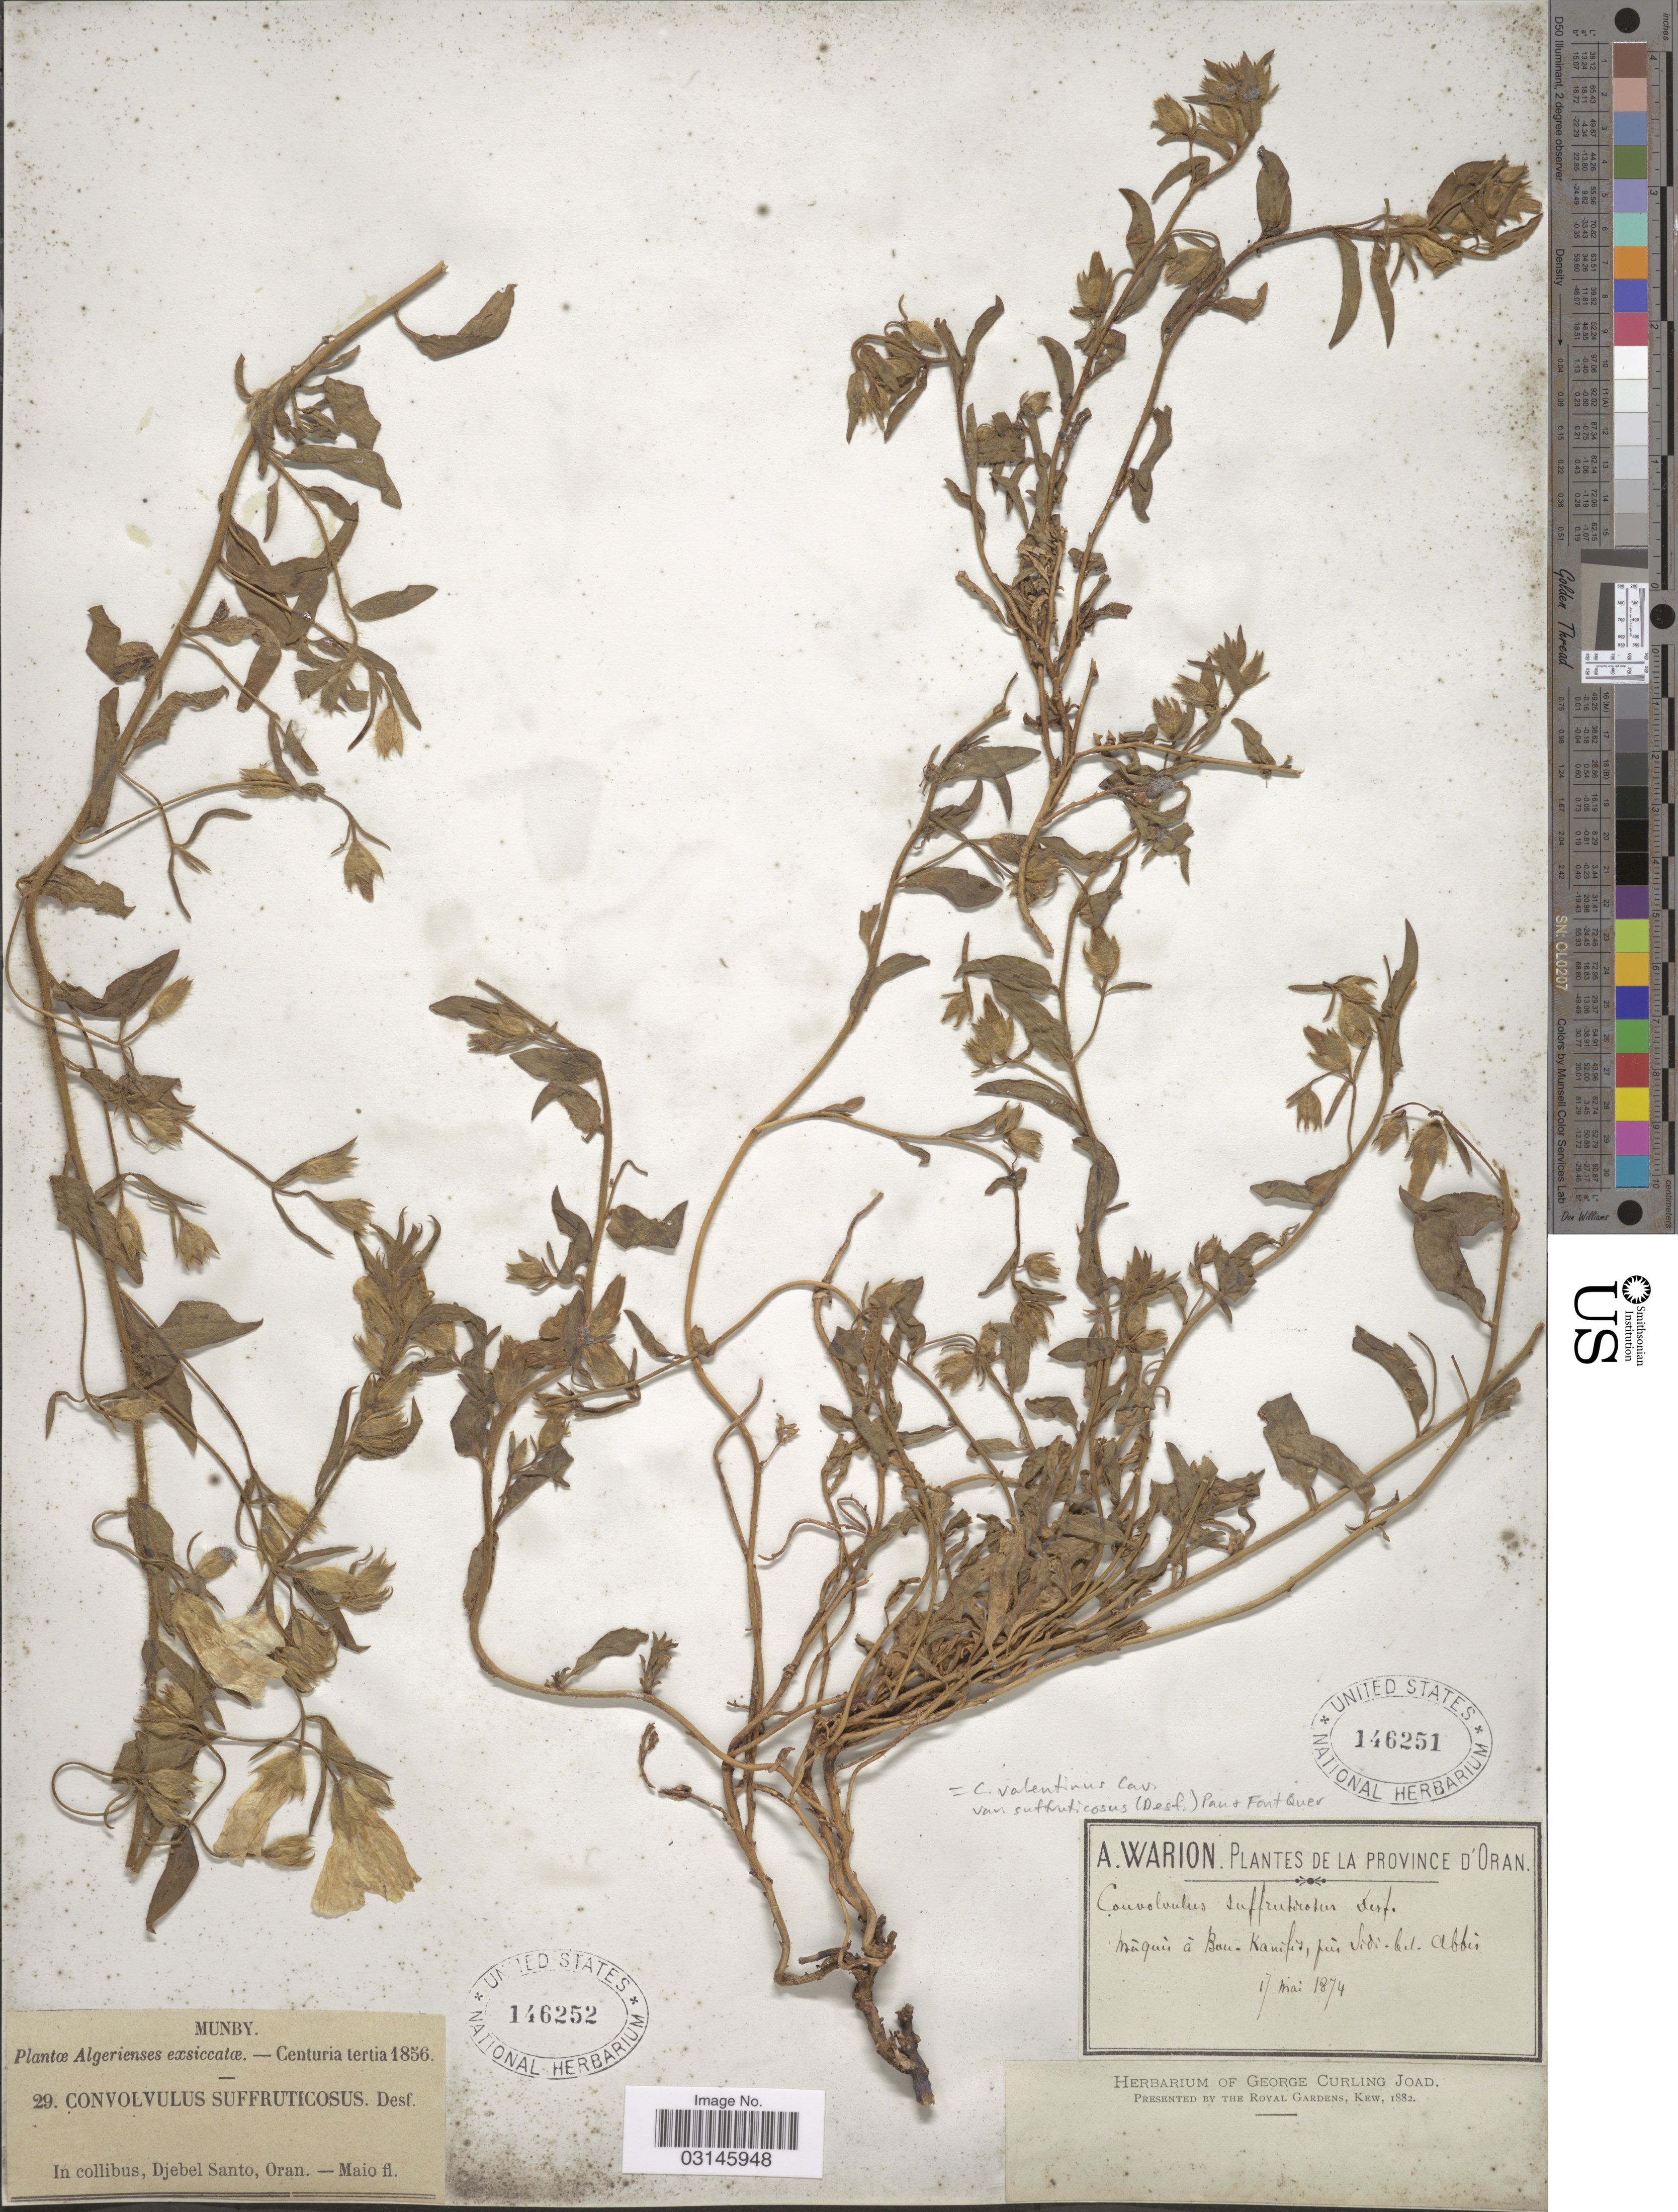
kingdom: Plantae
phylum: Tracheophyta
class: Magnoliopsida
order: Solanales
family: Convolvulaceae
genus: Convolvulus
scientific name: Convolvulus valentinus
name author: Cav.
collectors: Munby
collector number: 29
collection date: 1856-05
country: Algeria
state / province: Oran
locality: In collibus, Djebel Santo.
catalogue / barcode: US 146252